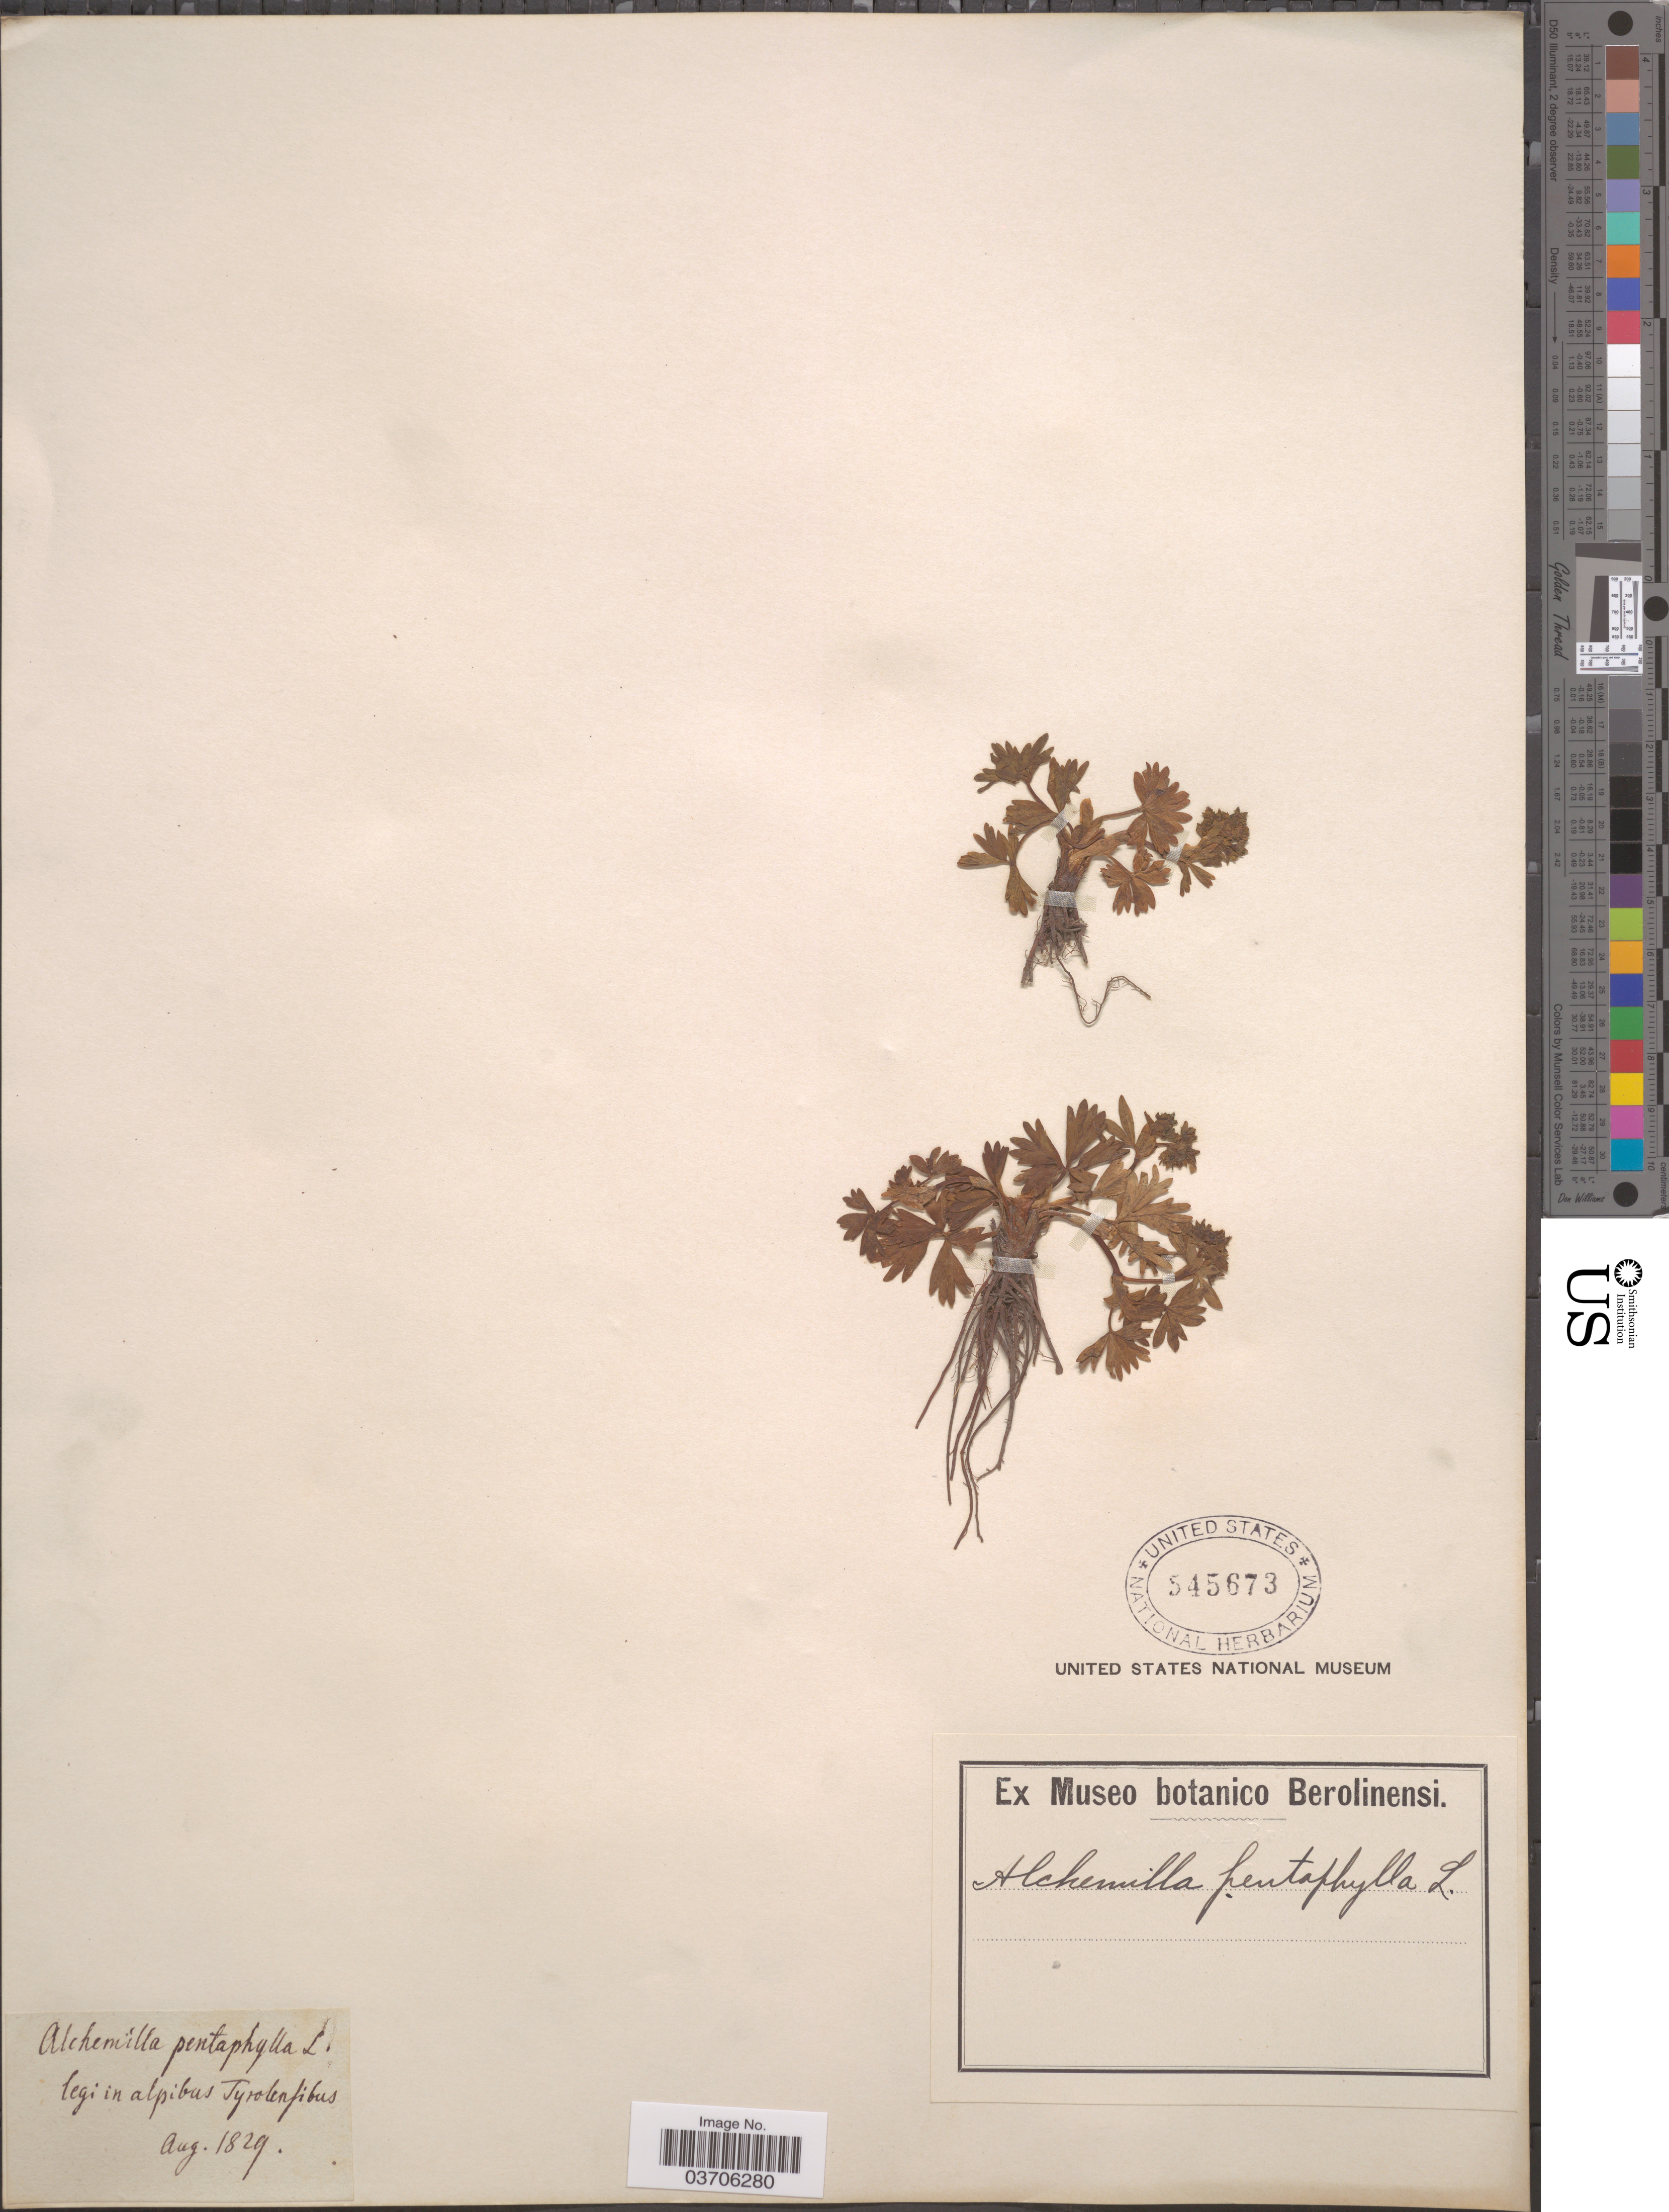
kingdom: Plantae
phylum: Tracheophyta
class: Magnoliopsida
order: Rosales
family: Rosaceae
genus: Alchemilla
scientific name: Alchemilla pentaphylla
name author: L.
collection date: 1829-08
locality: In alpibus Tyrolensibus.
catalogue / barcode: US 545673